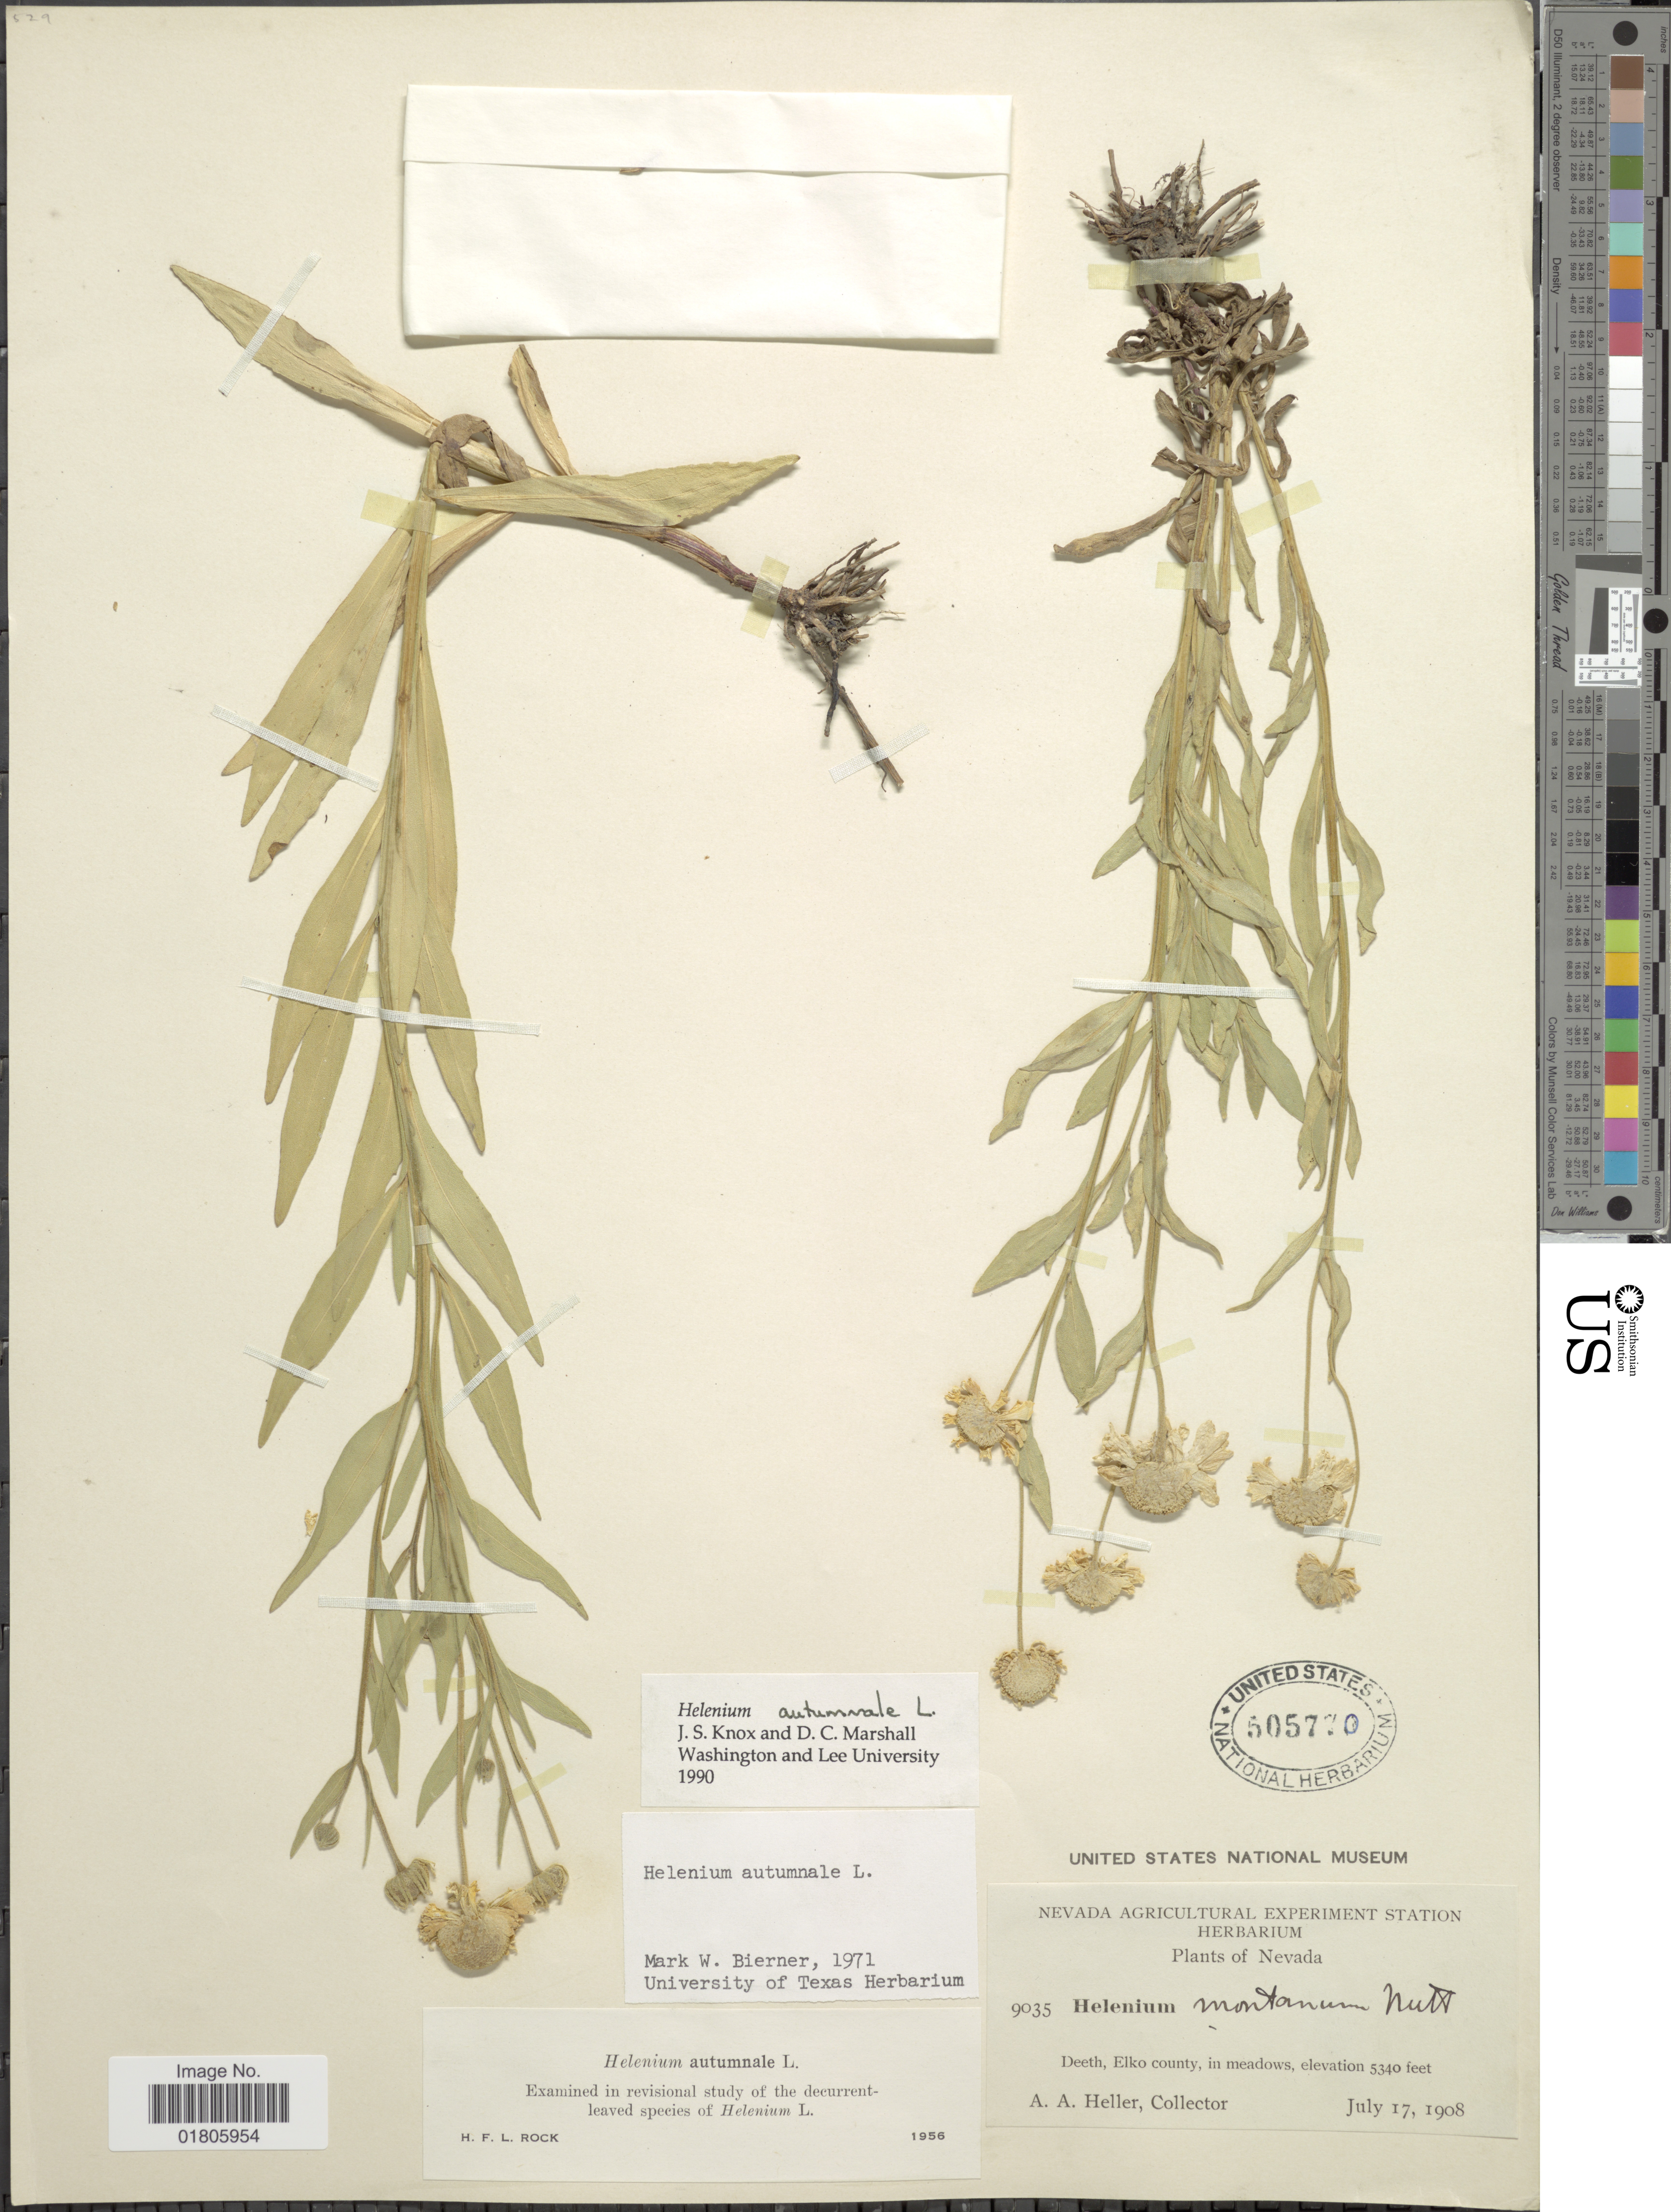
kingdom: Plantae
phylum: Tracheophyta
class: Magnoliopsida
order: Asterales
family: Asteraceae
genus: Helenium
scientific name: Helenium autumnale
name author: L.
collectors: A. A. Heller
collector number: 9035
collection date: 1908-07-17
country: United States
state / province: Nevada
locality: Deeth, Elko county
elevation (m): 1628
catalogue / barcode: US 505770